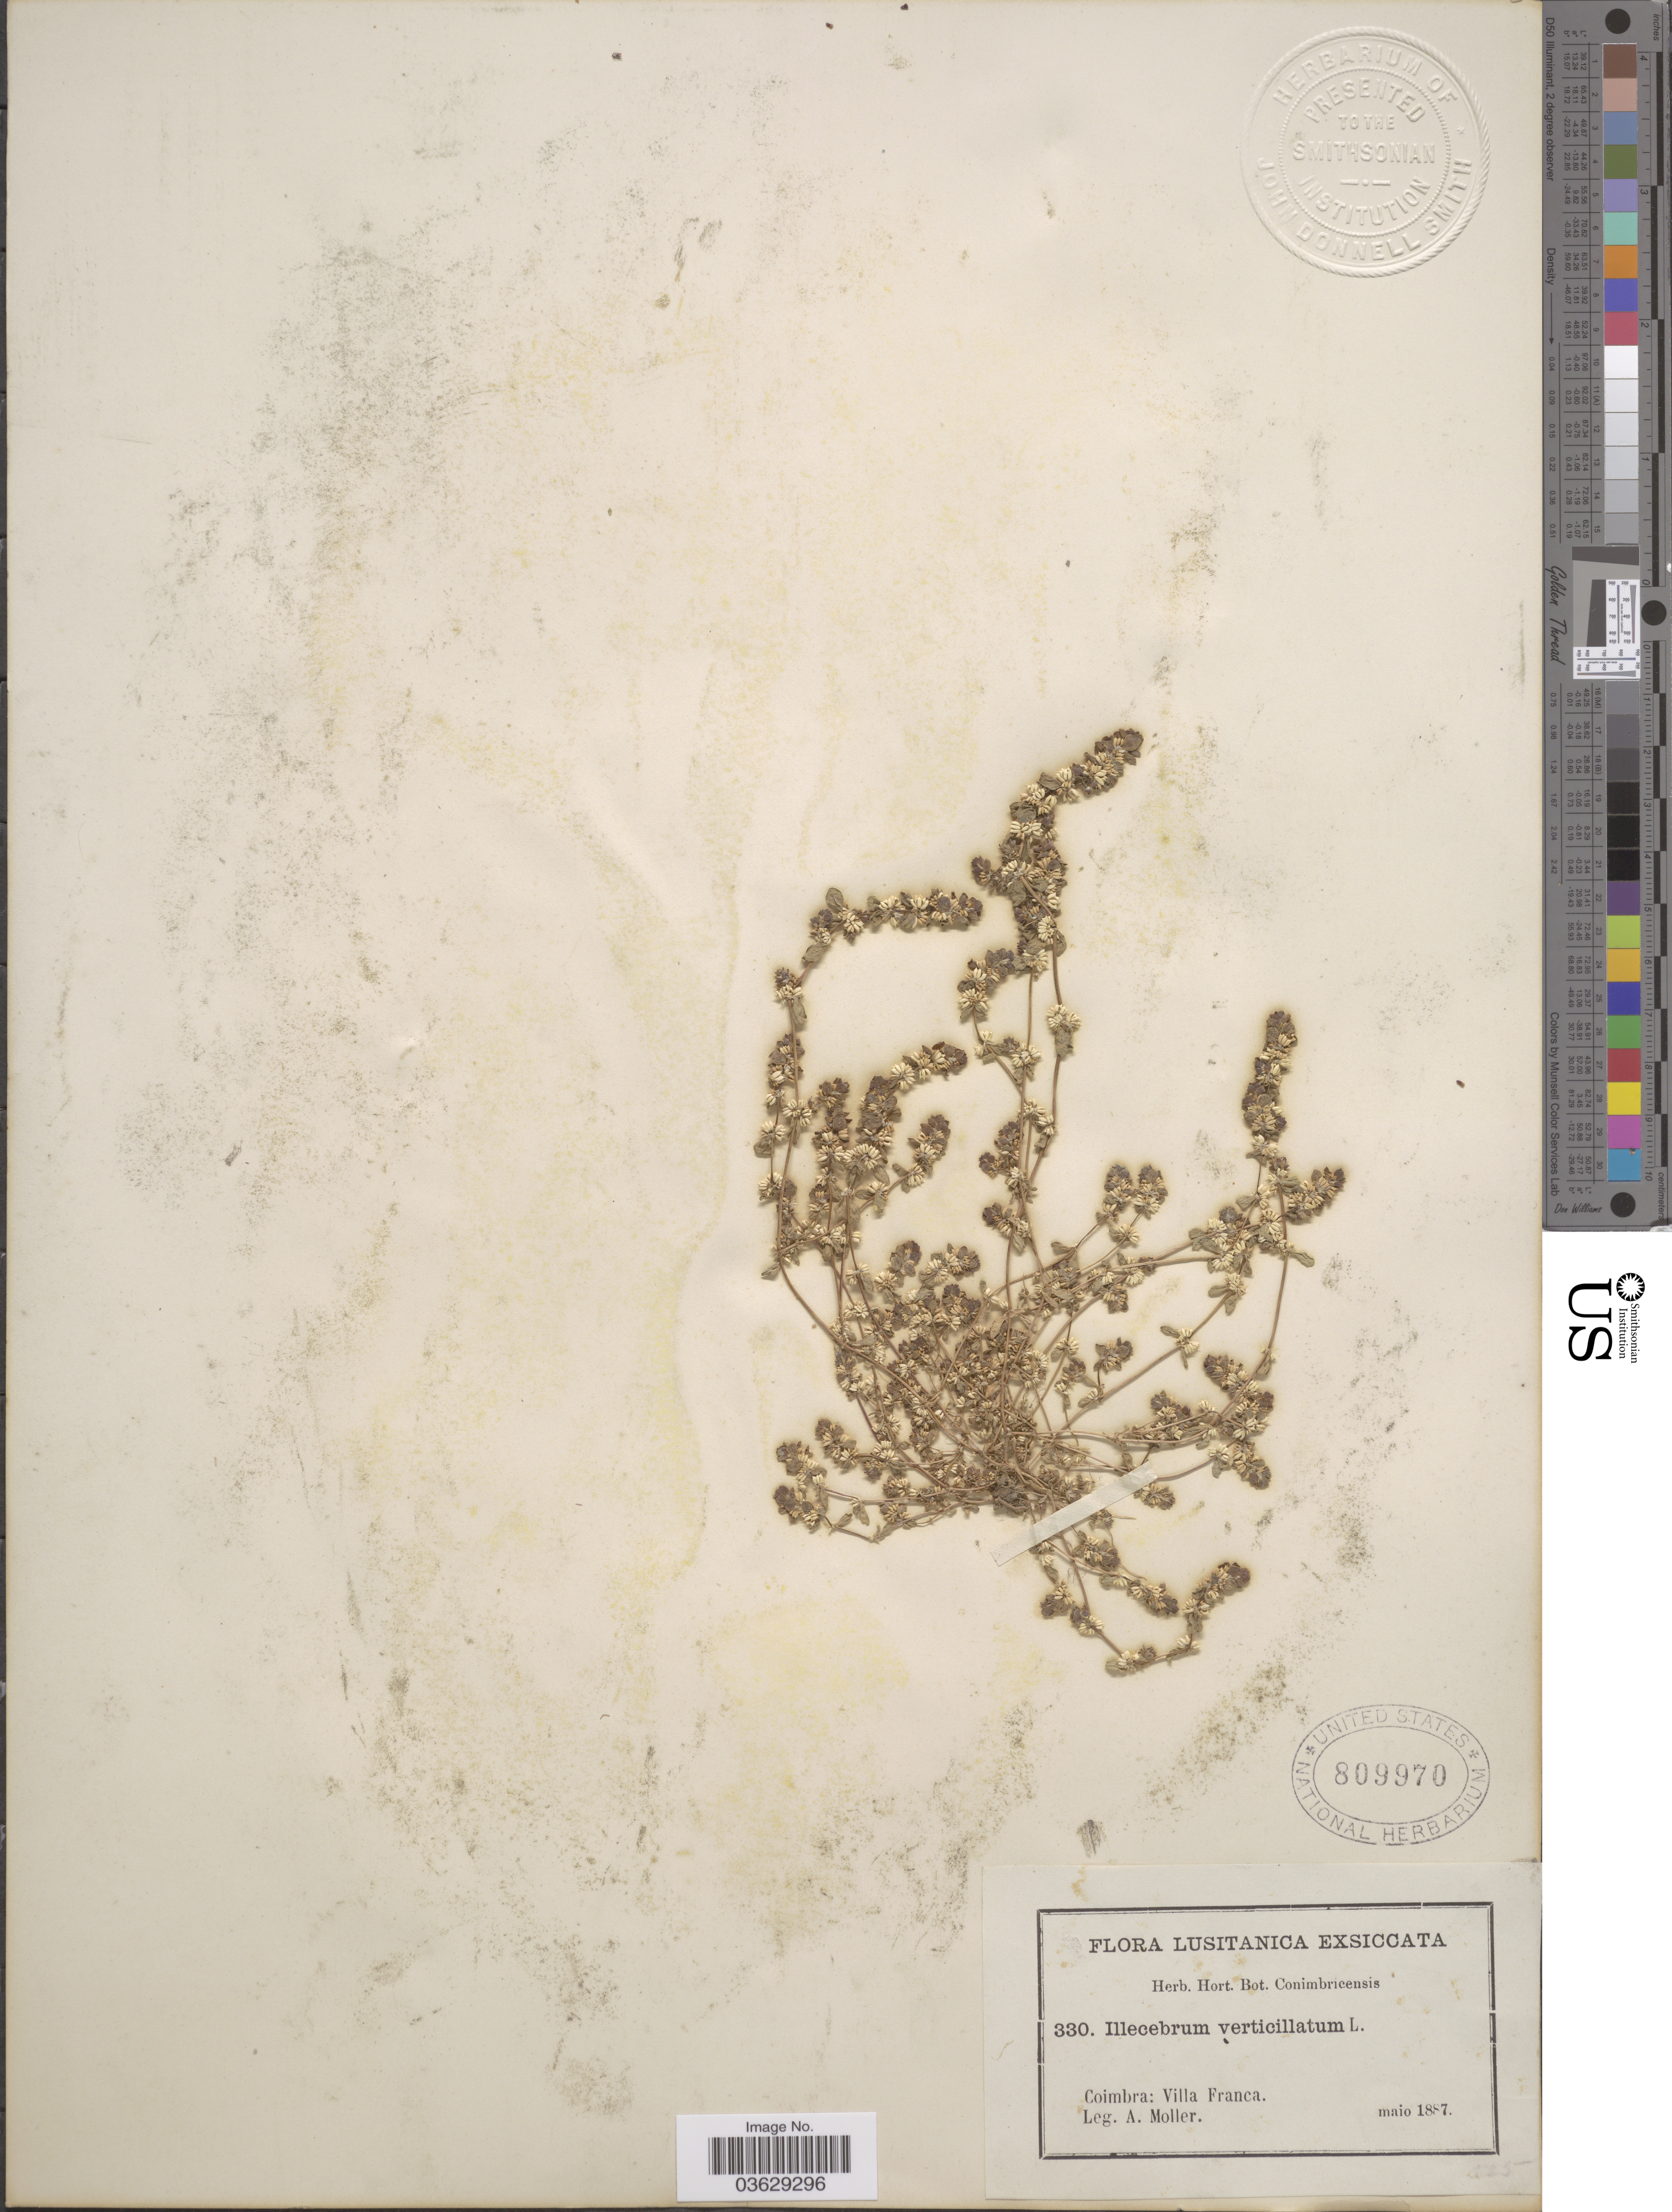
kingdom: Plantae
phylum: Tracheophyta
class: Magnoliopsida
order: Caryophyllales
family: Caryophyllaceae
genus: Illecebrum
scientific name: Illecebrum verticillatum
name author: L.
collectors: A. Moller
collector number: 330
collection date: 1887-05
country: Portugal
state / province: Coimbra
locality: Lusitanica. Villa Franca.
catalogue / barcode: US 809970